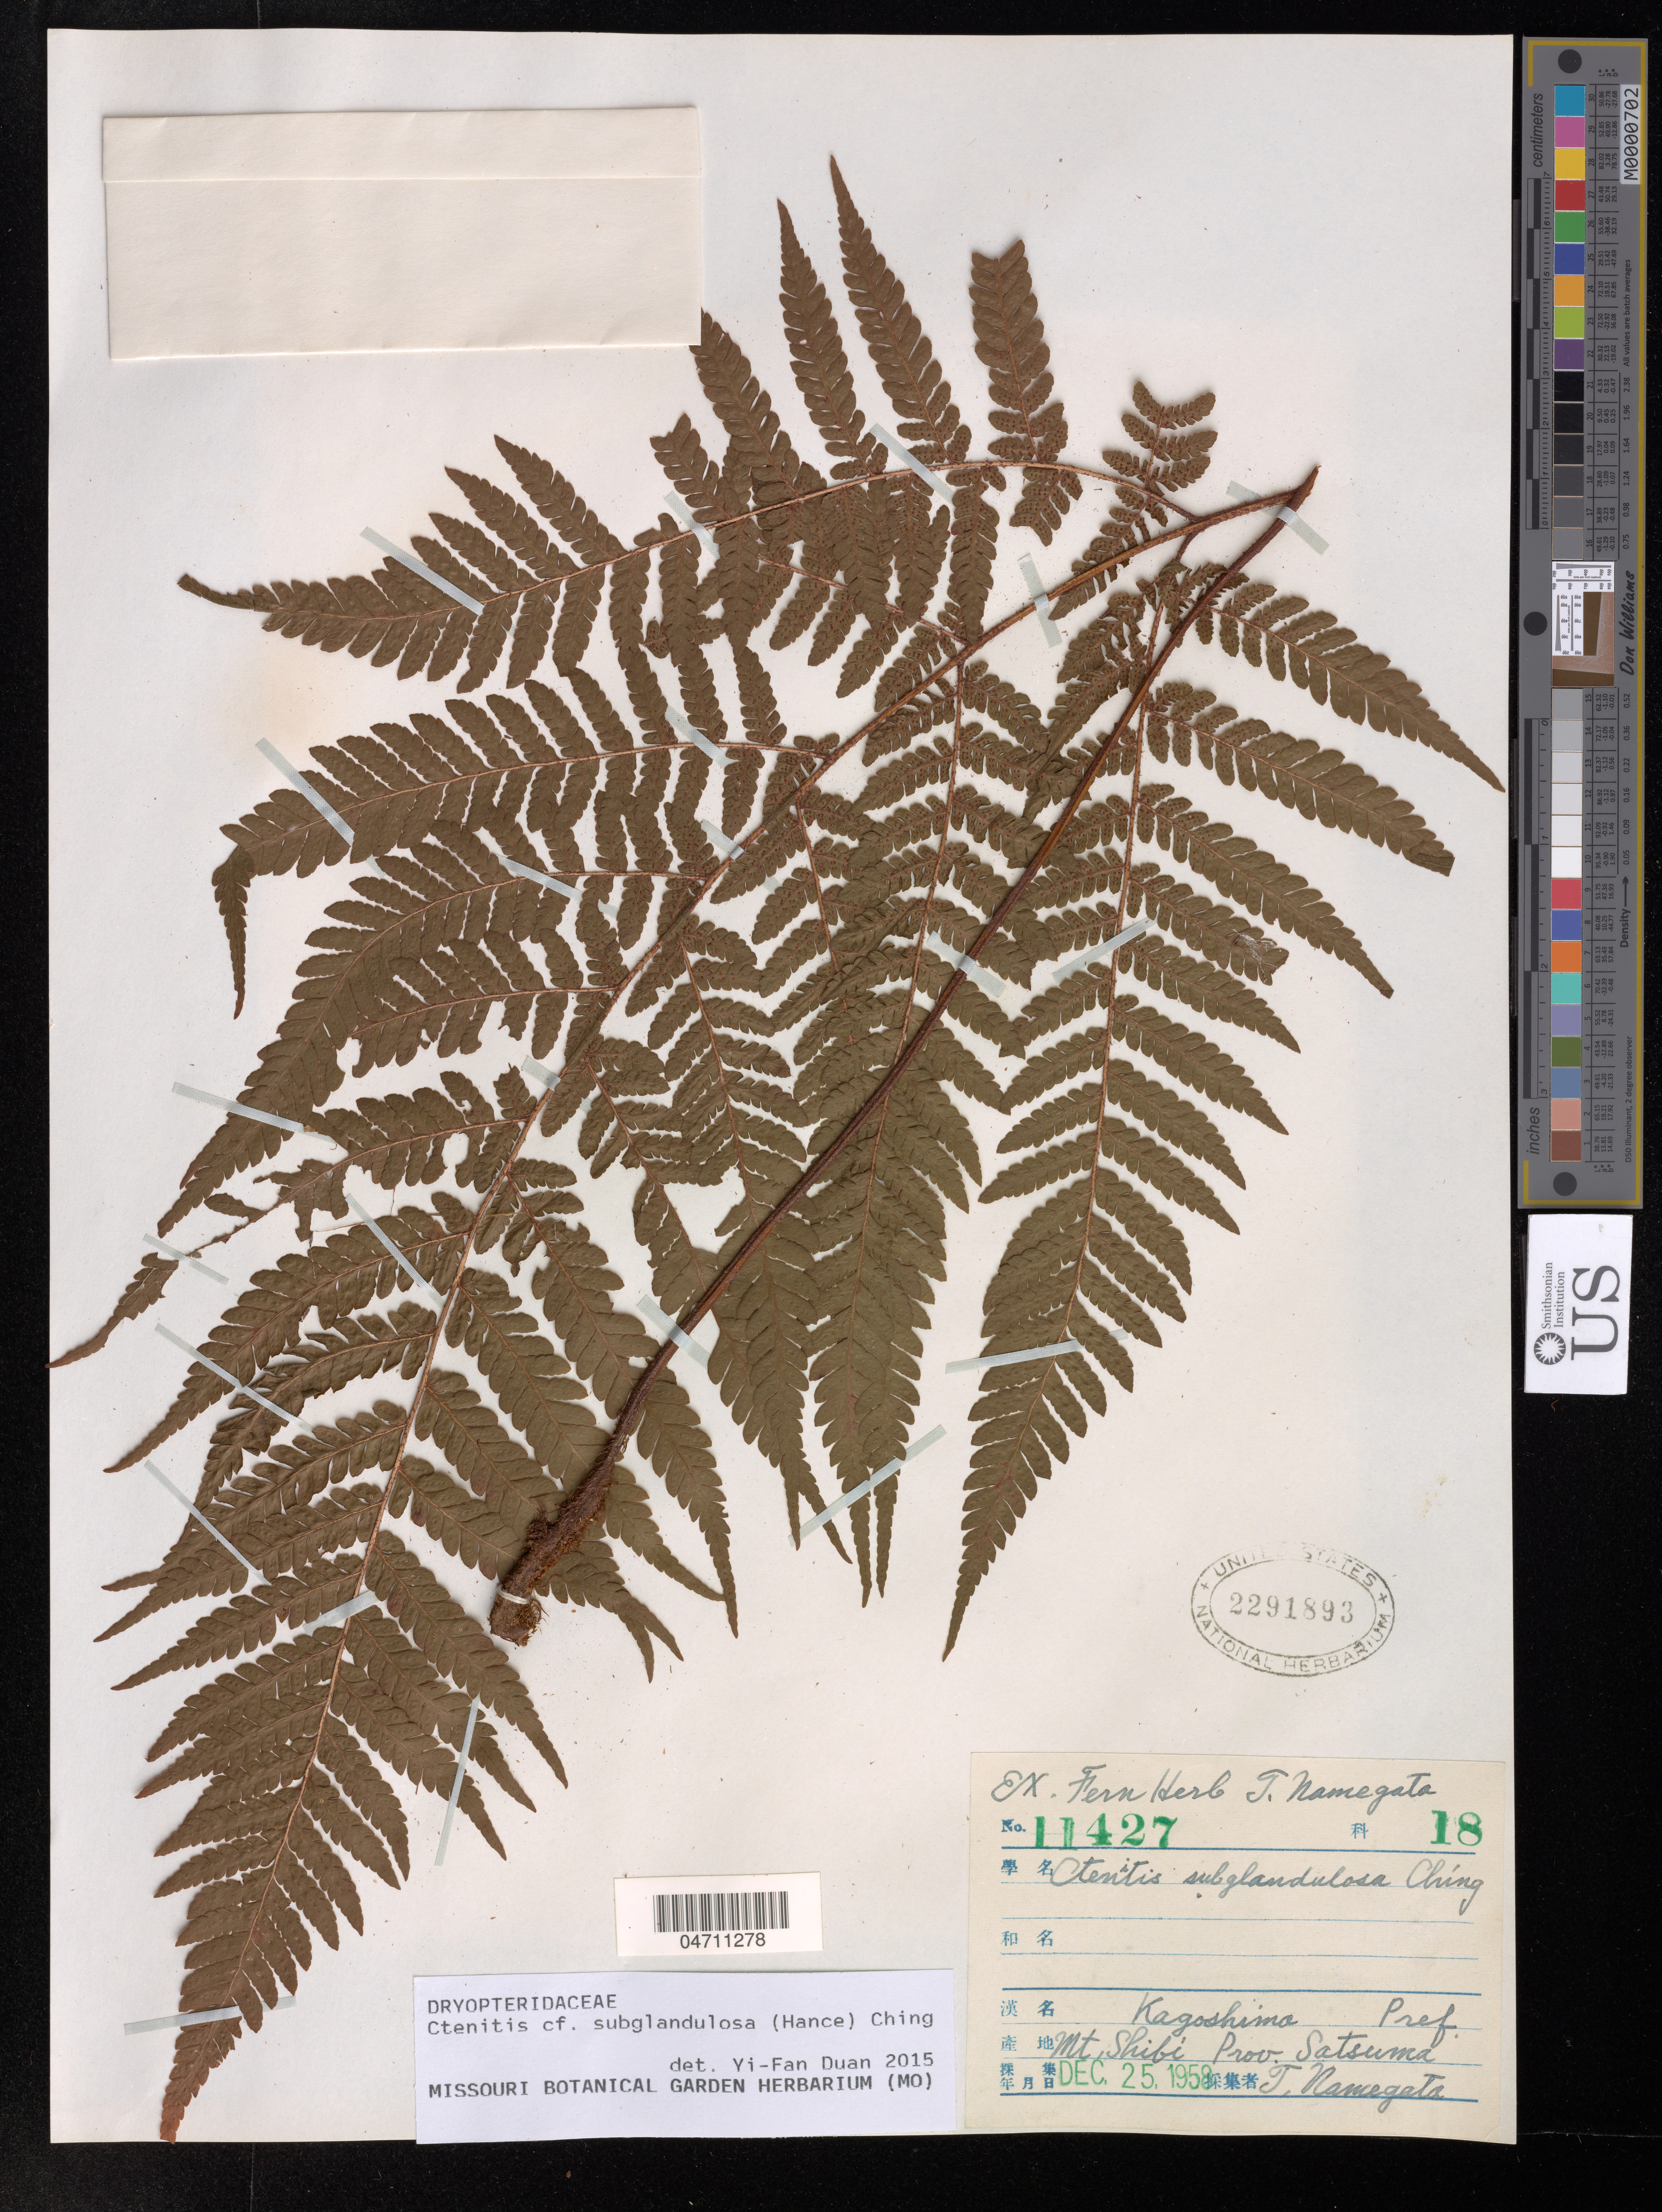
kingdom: Plantae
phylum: Tracheophyta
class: Polypodiopsida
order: Polypodiales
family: Dryopteridaceae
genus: Ctenitis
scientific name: Ctenitis subglandulosa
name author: (Hance) Ching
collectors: T. Namegata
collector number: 11427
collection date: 1959-12-25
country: Japan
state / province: Kagosima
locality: Pref. Mt. Shibi, Prov. Satsuma.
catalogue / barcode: US 2291893